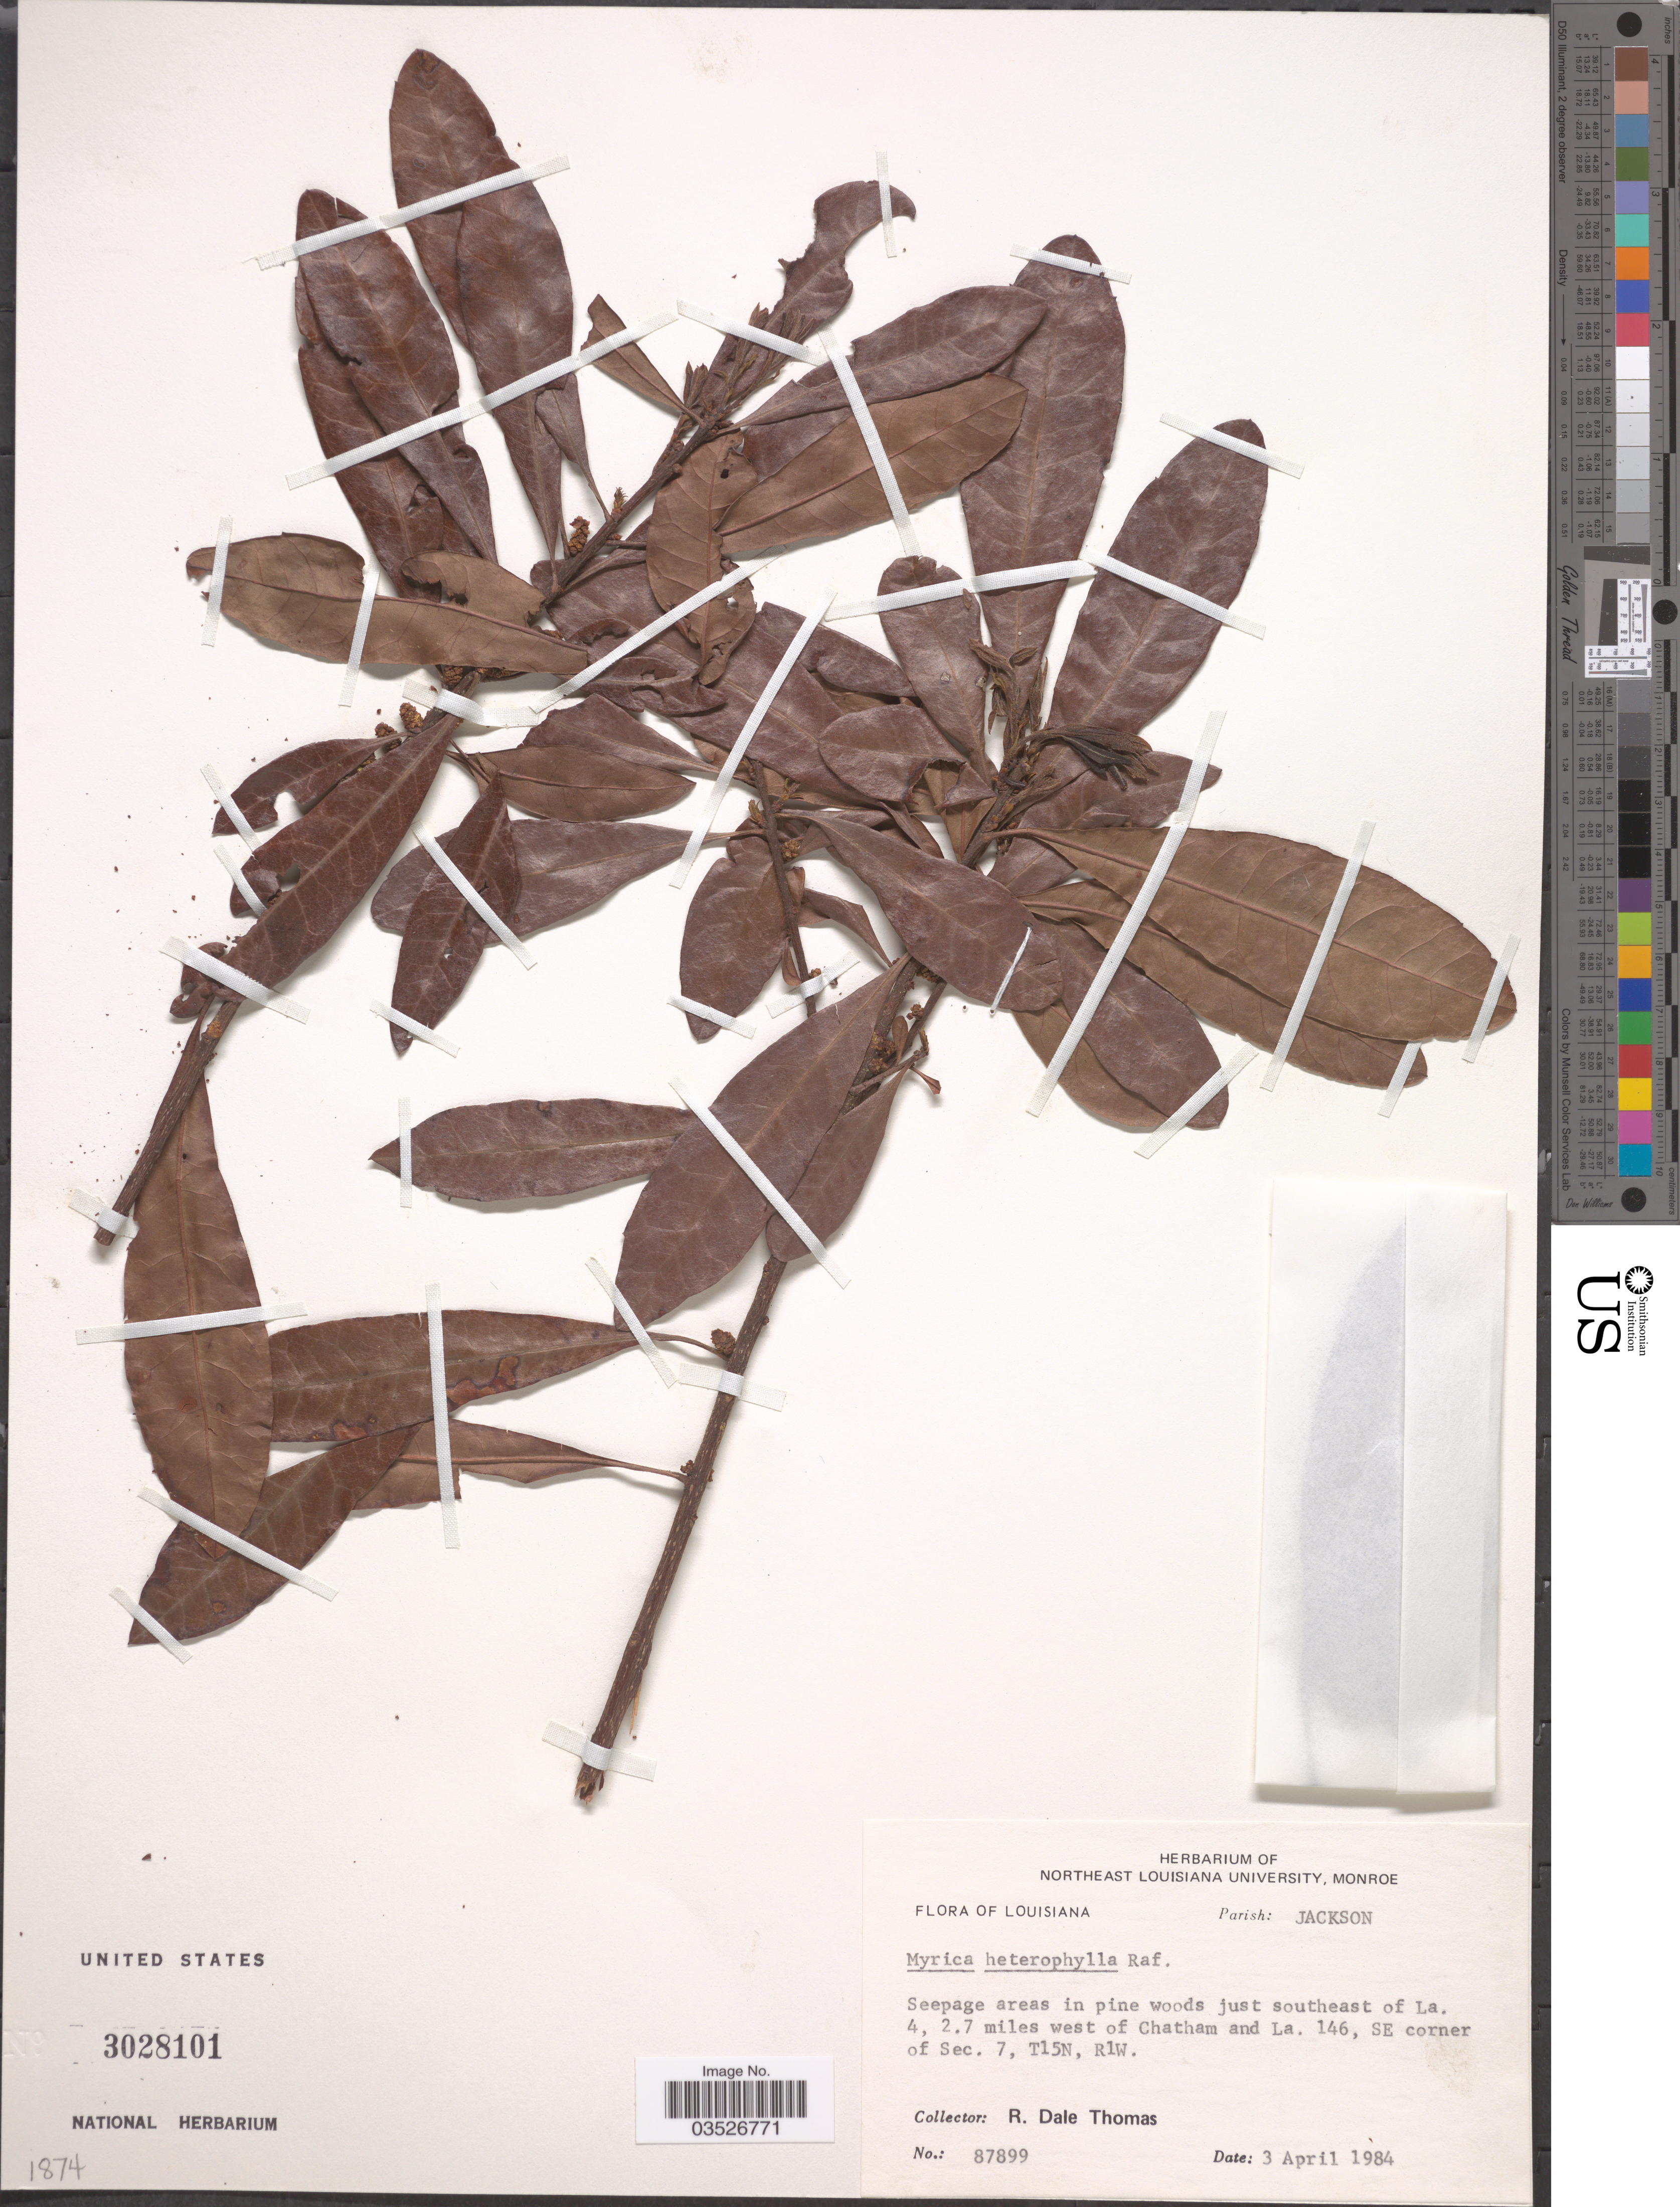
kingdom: Plantae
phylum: Tracheophyta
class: Magnoliopsida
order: Fagales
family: Myricaceae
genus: Morella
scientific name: Morella caroliniensis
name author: (Mill.) Small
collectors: R. Thomas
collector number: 87899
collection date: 1984-04-03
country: United States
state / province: Louisiana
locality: Parish: Jackson. Seepage areas in pine woods just southeast of La. 4, 2.7 miles west of Chatham and La. 146, SE corner of Sec. 7, T15N, R1W.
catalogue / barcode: US 3028101